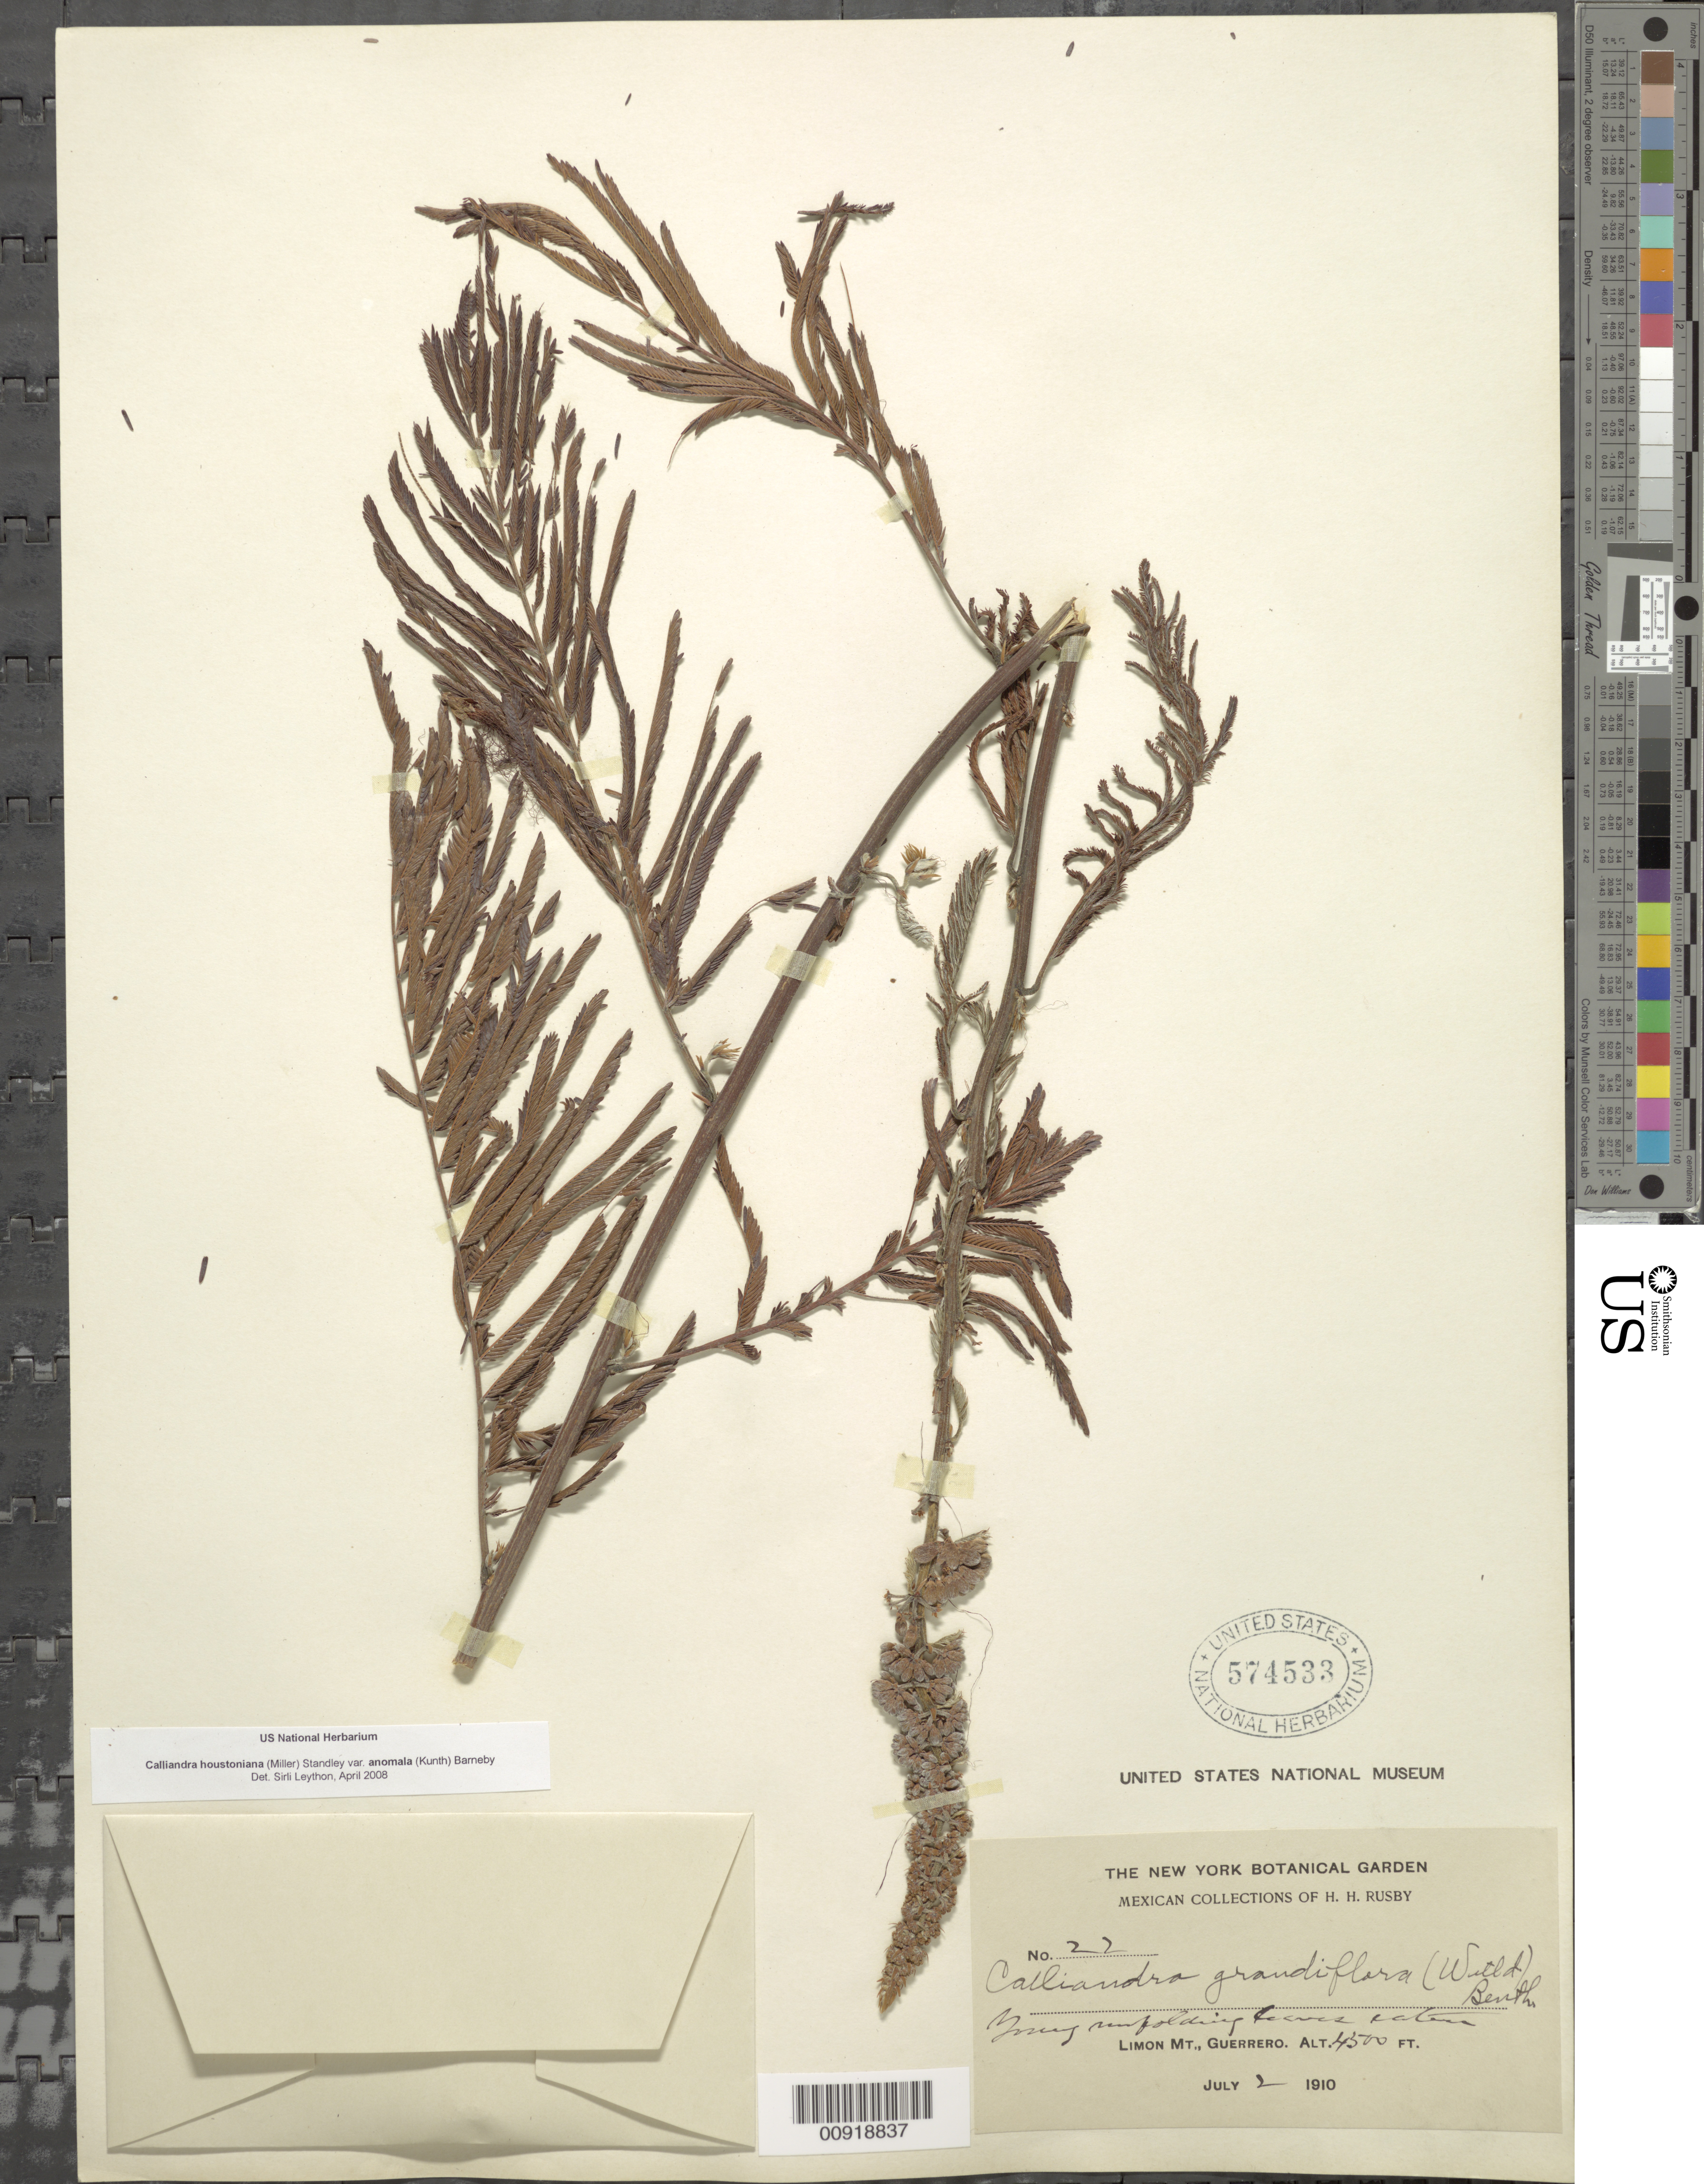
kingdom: Plantae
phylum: Tracheophyta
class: Magnoliopsida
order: Fabales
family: Fabaceae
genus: Calliandra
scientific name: Calliandra houstoniana var. anomala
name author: (Kunth) Barneby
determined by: Leython, S.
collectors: H. H. Rusby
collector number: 22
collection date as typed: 02 Jul 1910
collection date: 1910-07-02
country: Mexico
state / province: Guerrero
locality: Limon Mt., Guerrero.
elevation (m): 1372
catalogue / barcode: US 574533